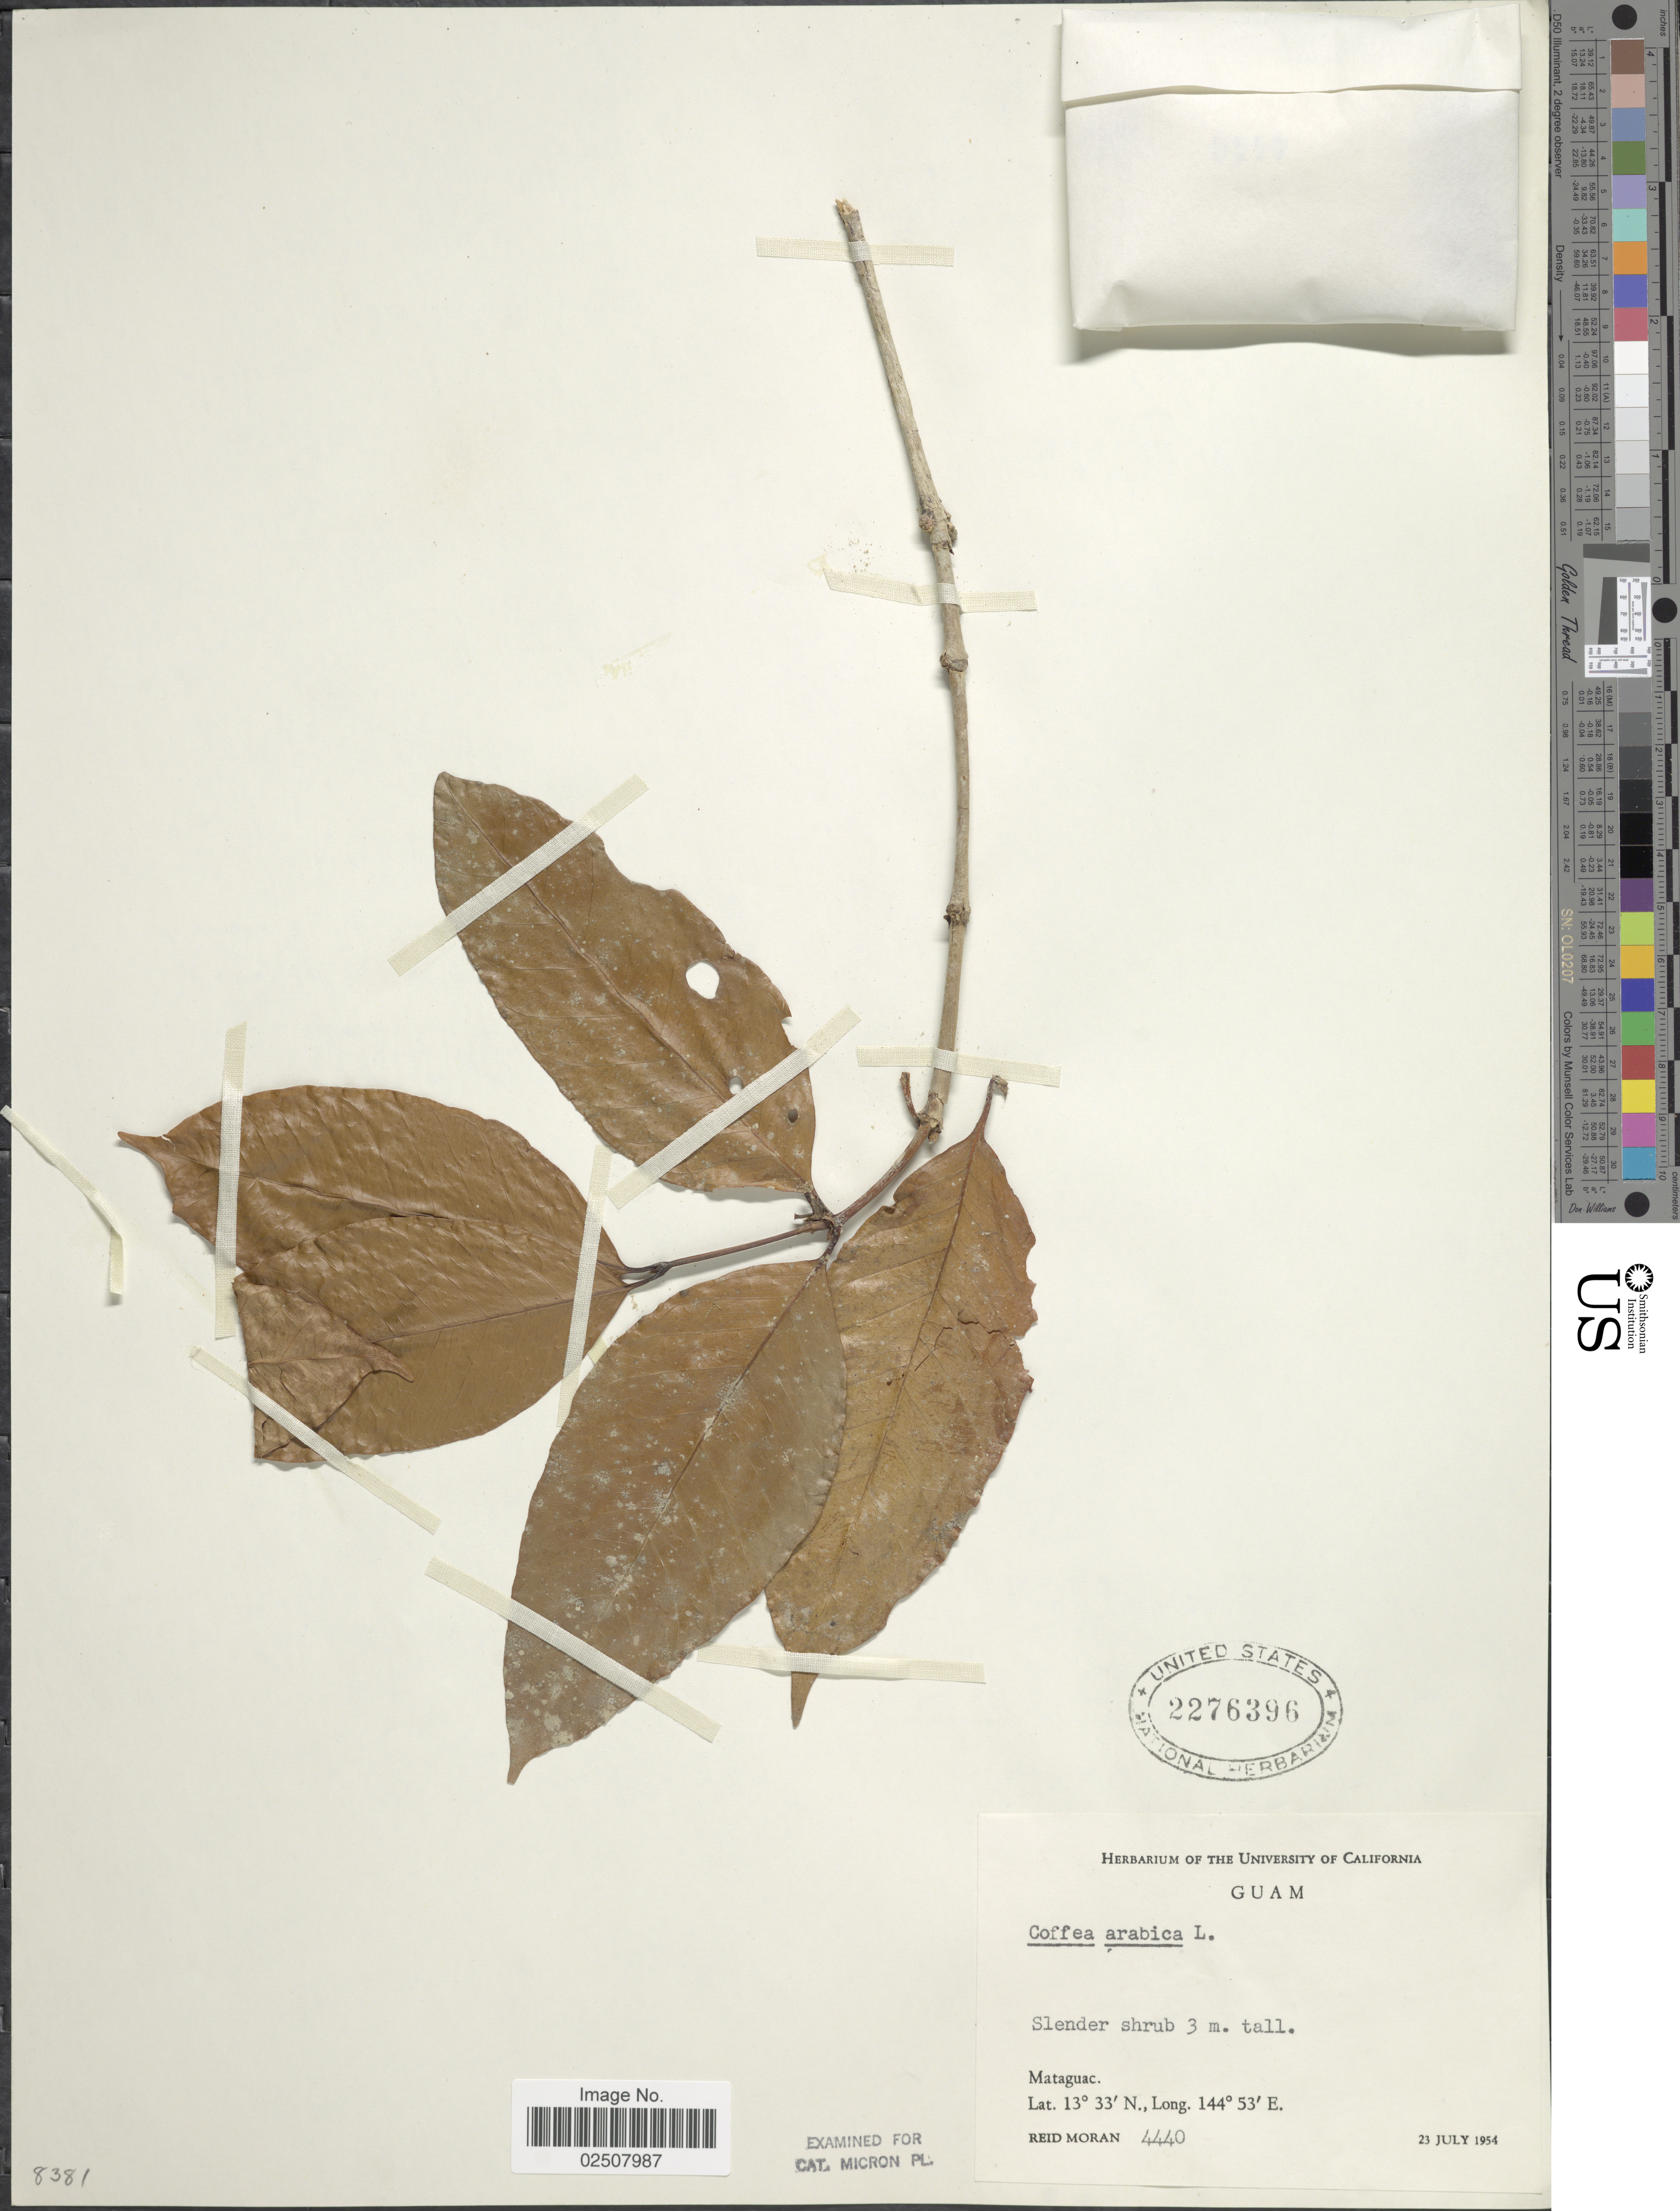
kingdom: Plantae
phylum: Tracheophyta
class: Magnoliopsida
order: Gentianales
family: Rubiaceae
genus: Coffea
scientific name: Coffea arabica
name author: L.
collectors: R. V. Moran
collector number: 4440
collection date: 1954-07-23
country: Guam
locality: Mataguac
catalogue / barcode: US 2276396